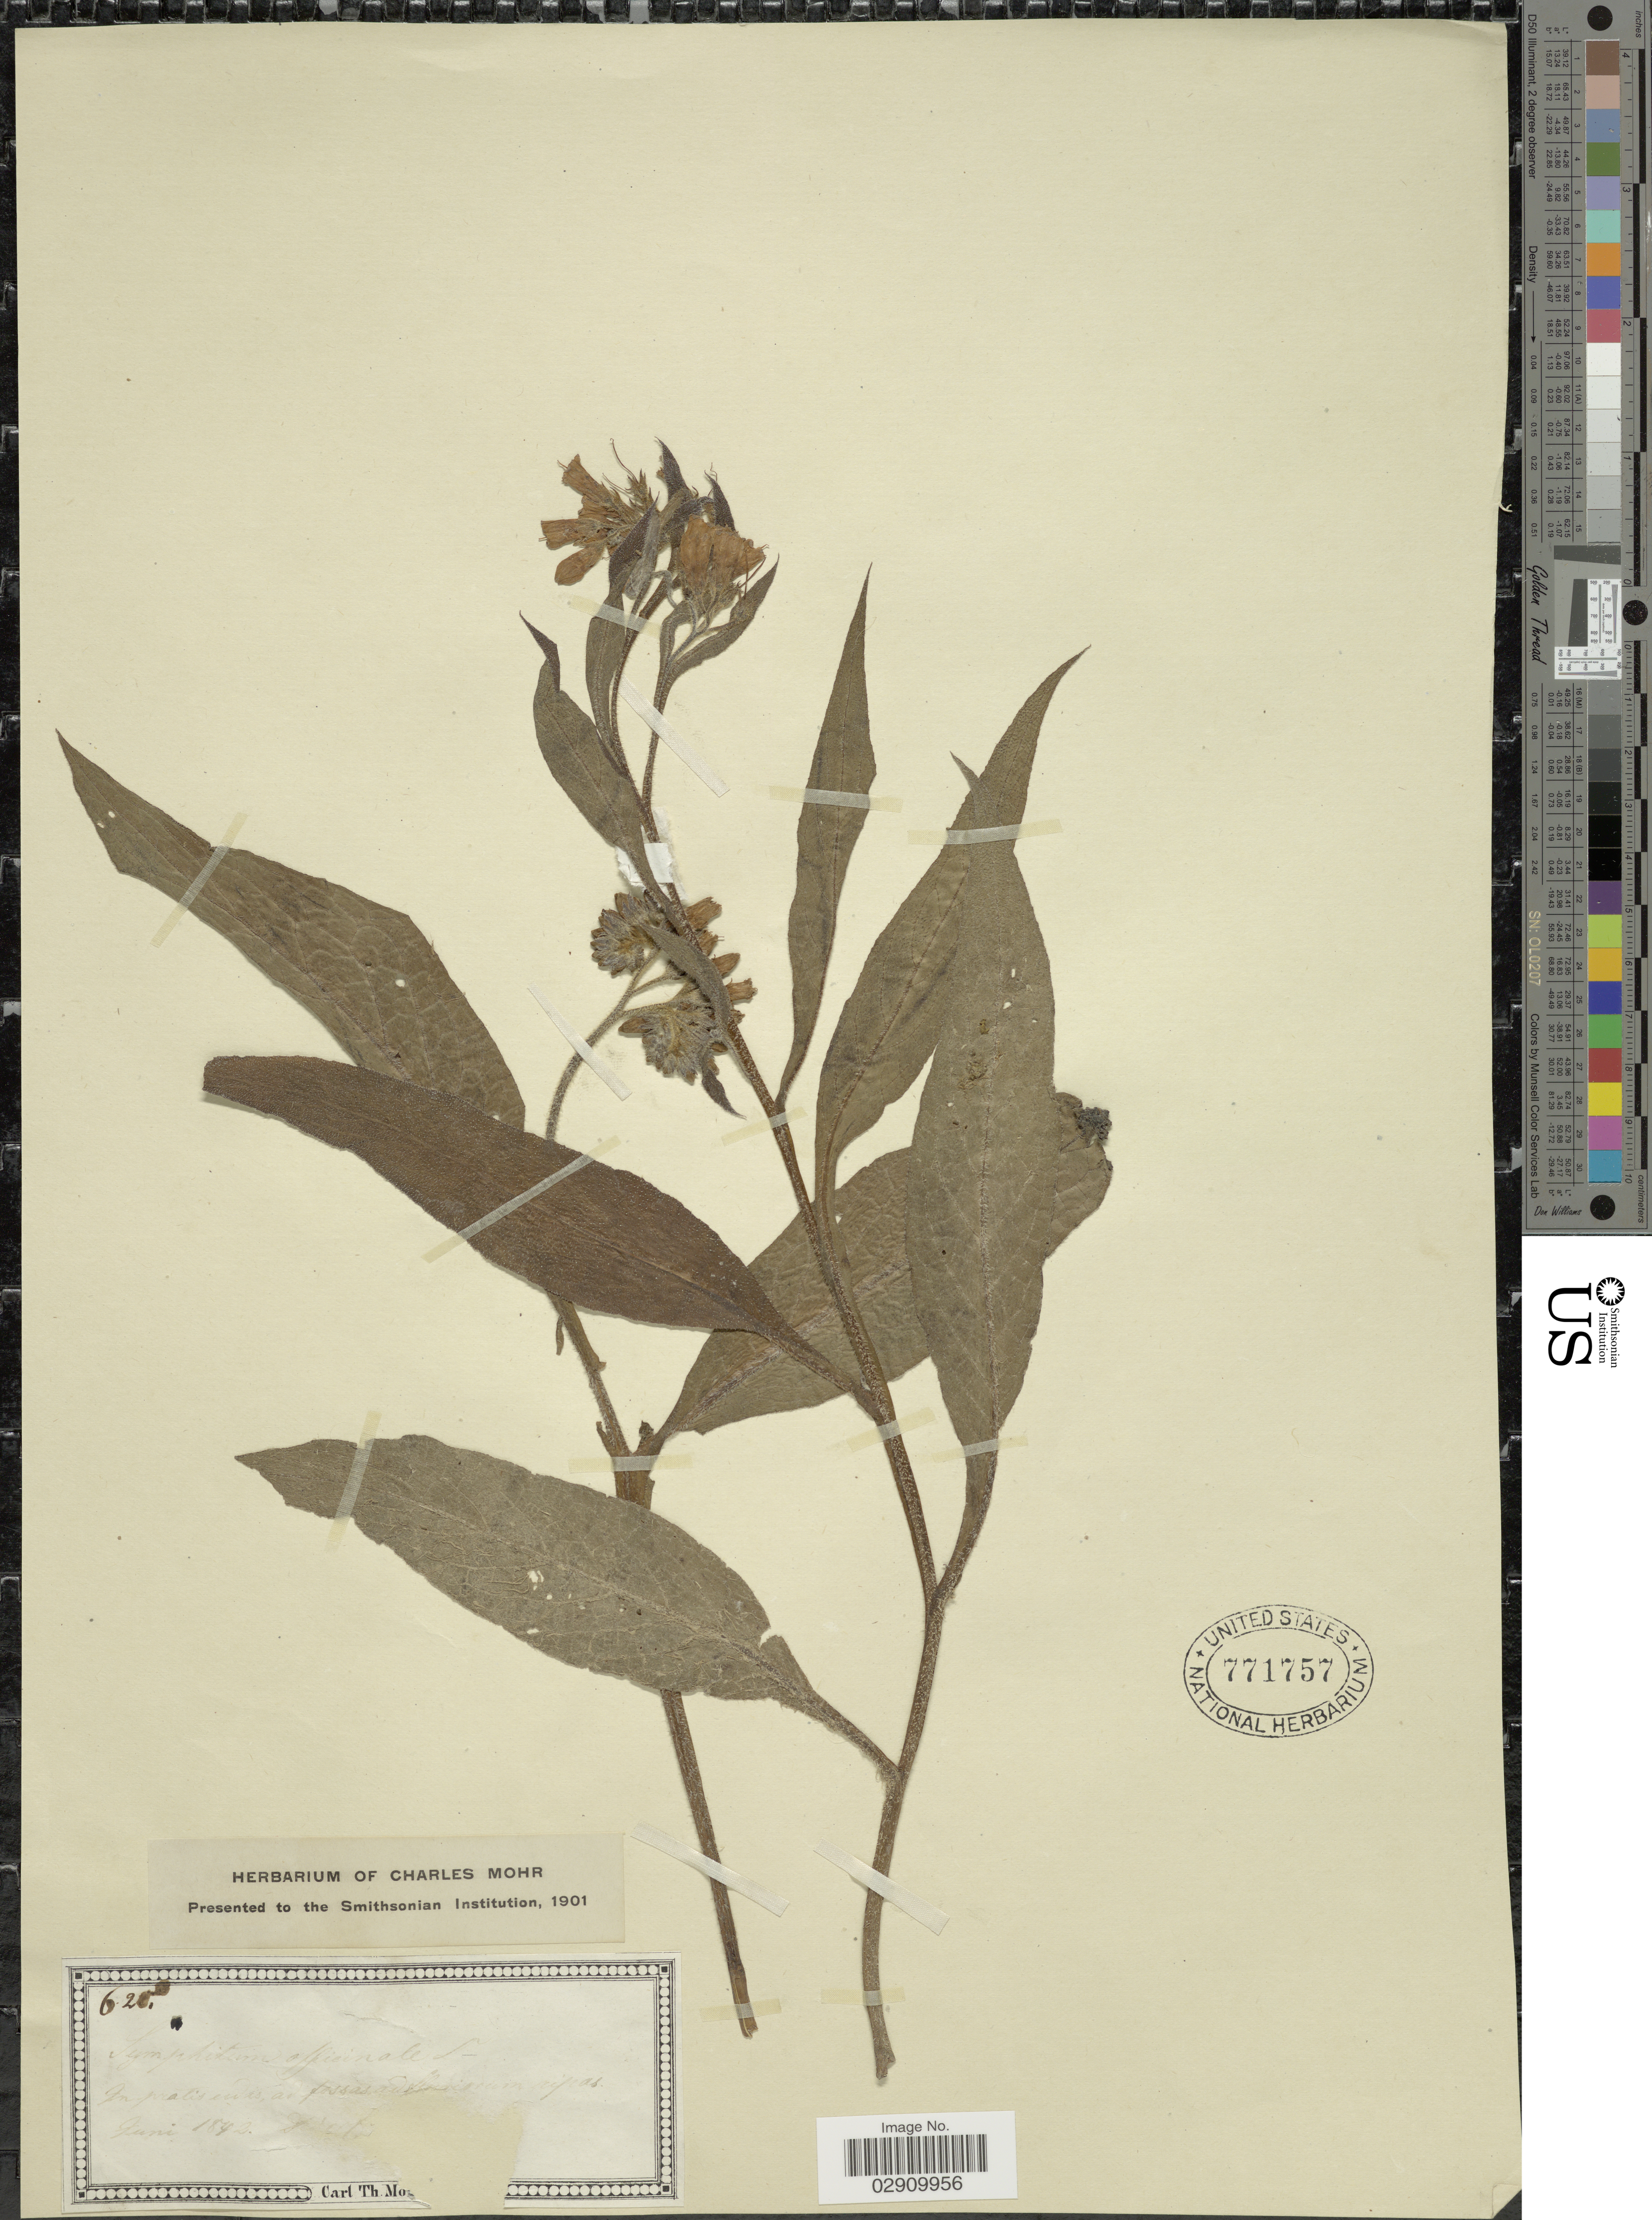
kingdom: Plantae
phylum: Tracheophyta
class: Magnoliopsida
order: Boraginales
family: Boraginaceae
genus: Symphytum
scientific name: Symphytum officinale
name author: L.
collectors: Mohr, C. T. (herbarium)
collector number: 625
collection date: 1893-06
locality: In [illegible text]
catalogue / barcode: US 771757